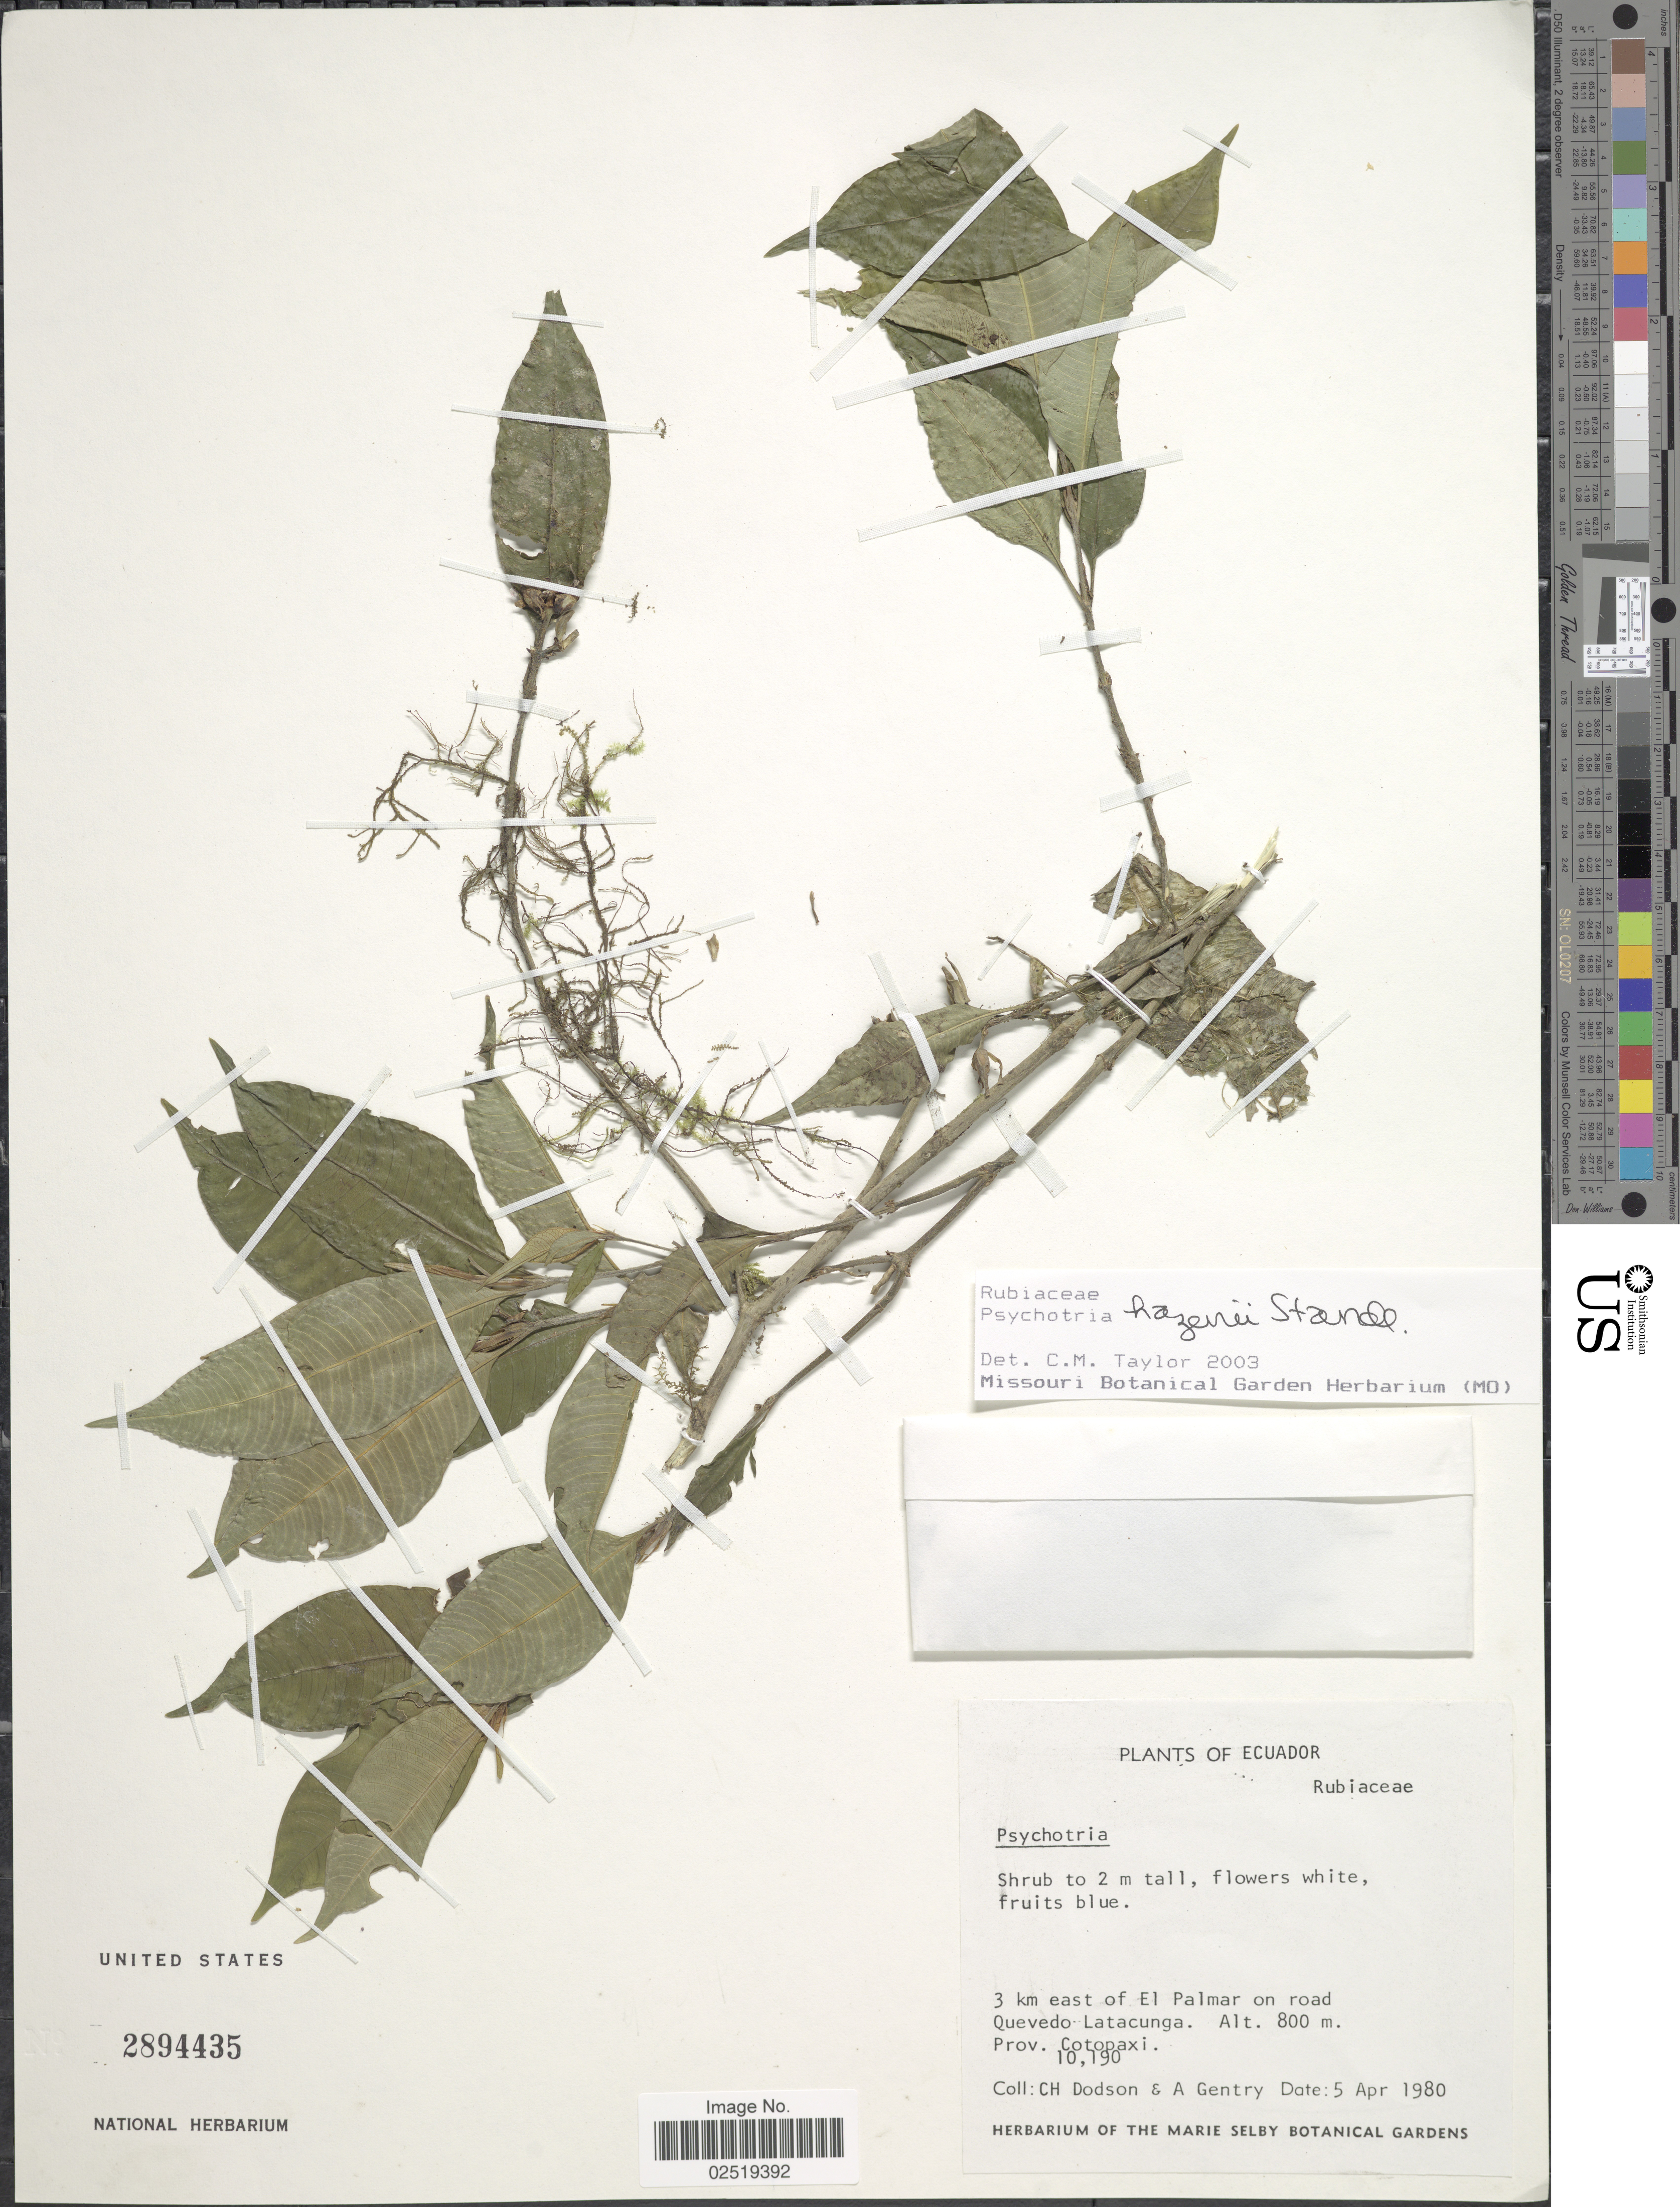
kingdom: Plantae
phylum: Tracheophyta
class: Magnoliopsida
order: Gentianales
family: Rubiaceae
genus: Psychotria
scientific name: Psychotria hazenii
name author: Standl.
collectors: C. H. Dodson & A. H. Gentry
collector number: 10190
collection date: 1980-04-05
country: Ecuador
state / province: Cotopaxi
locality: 3 km east of El Palmar on road Quevedo Latacunga.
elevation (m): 800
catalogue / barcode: US 2894435